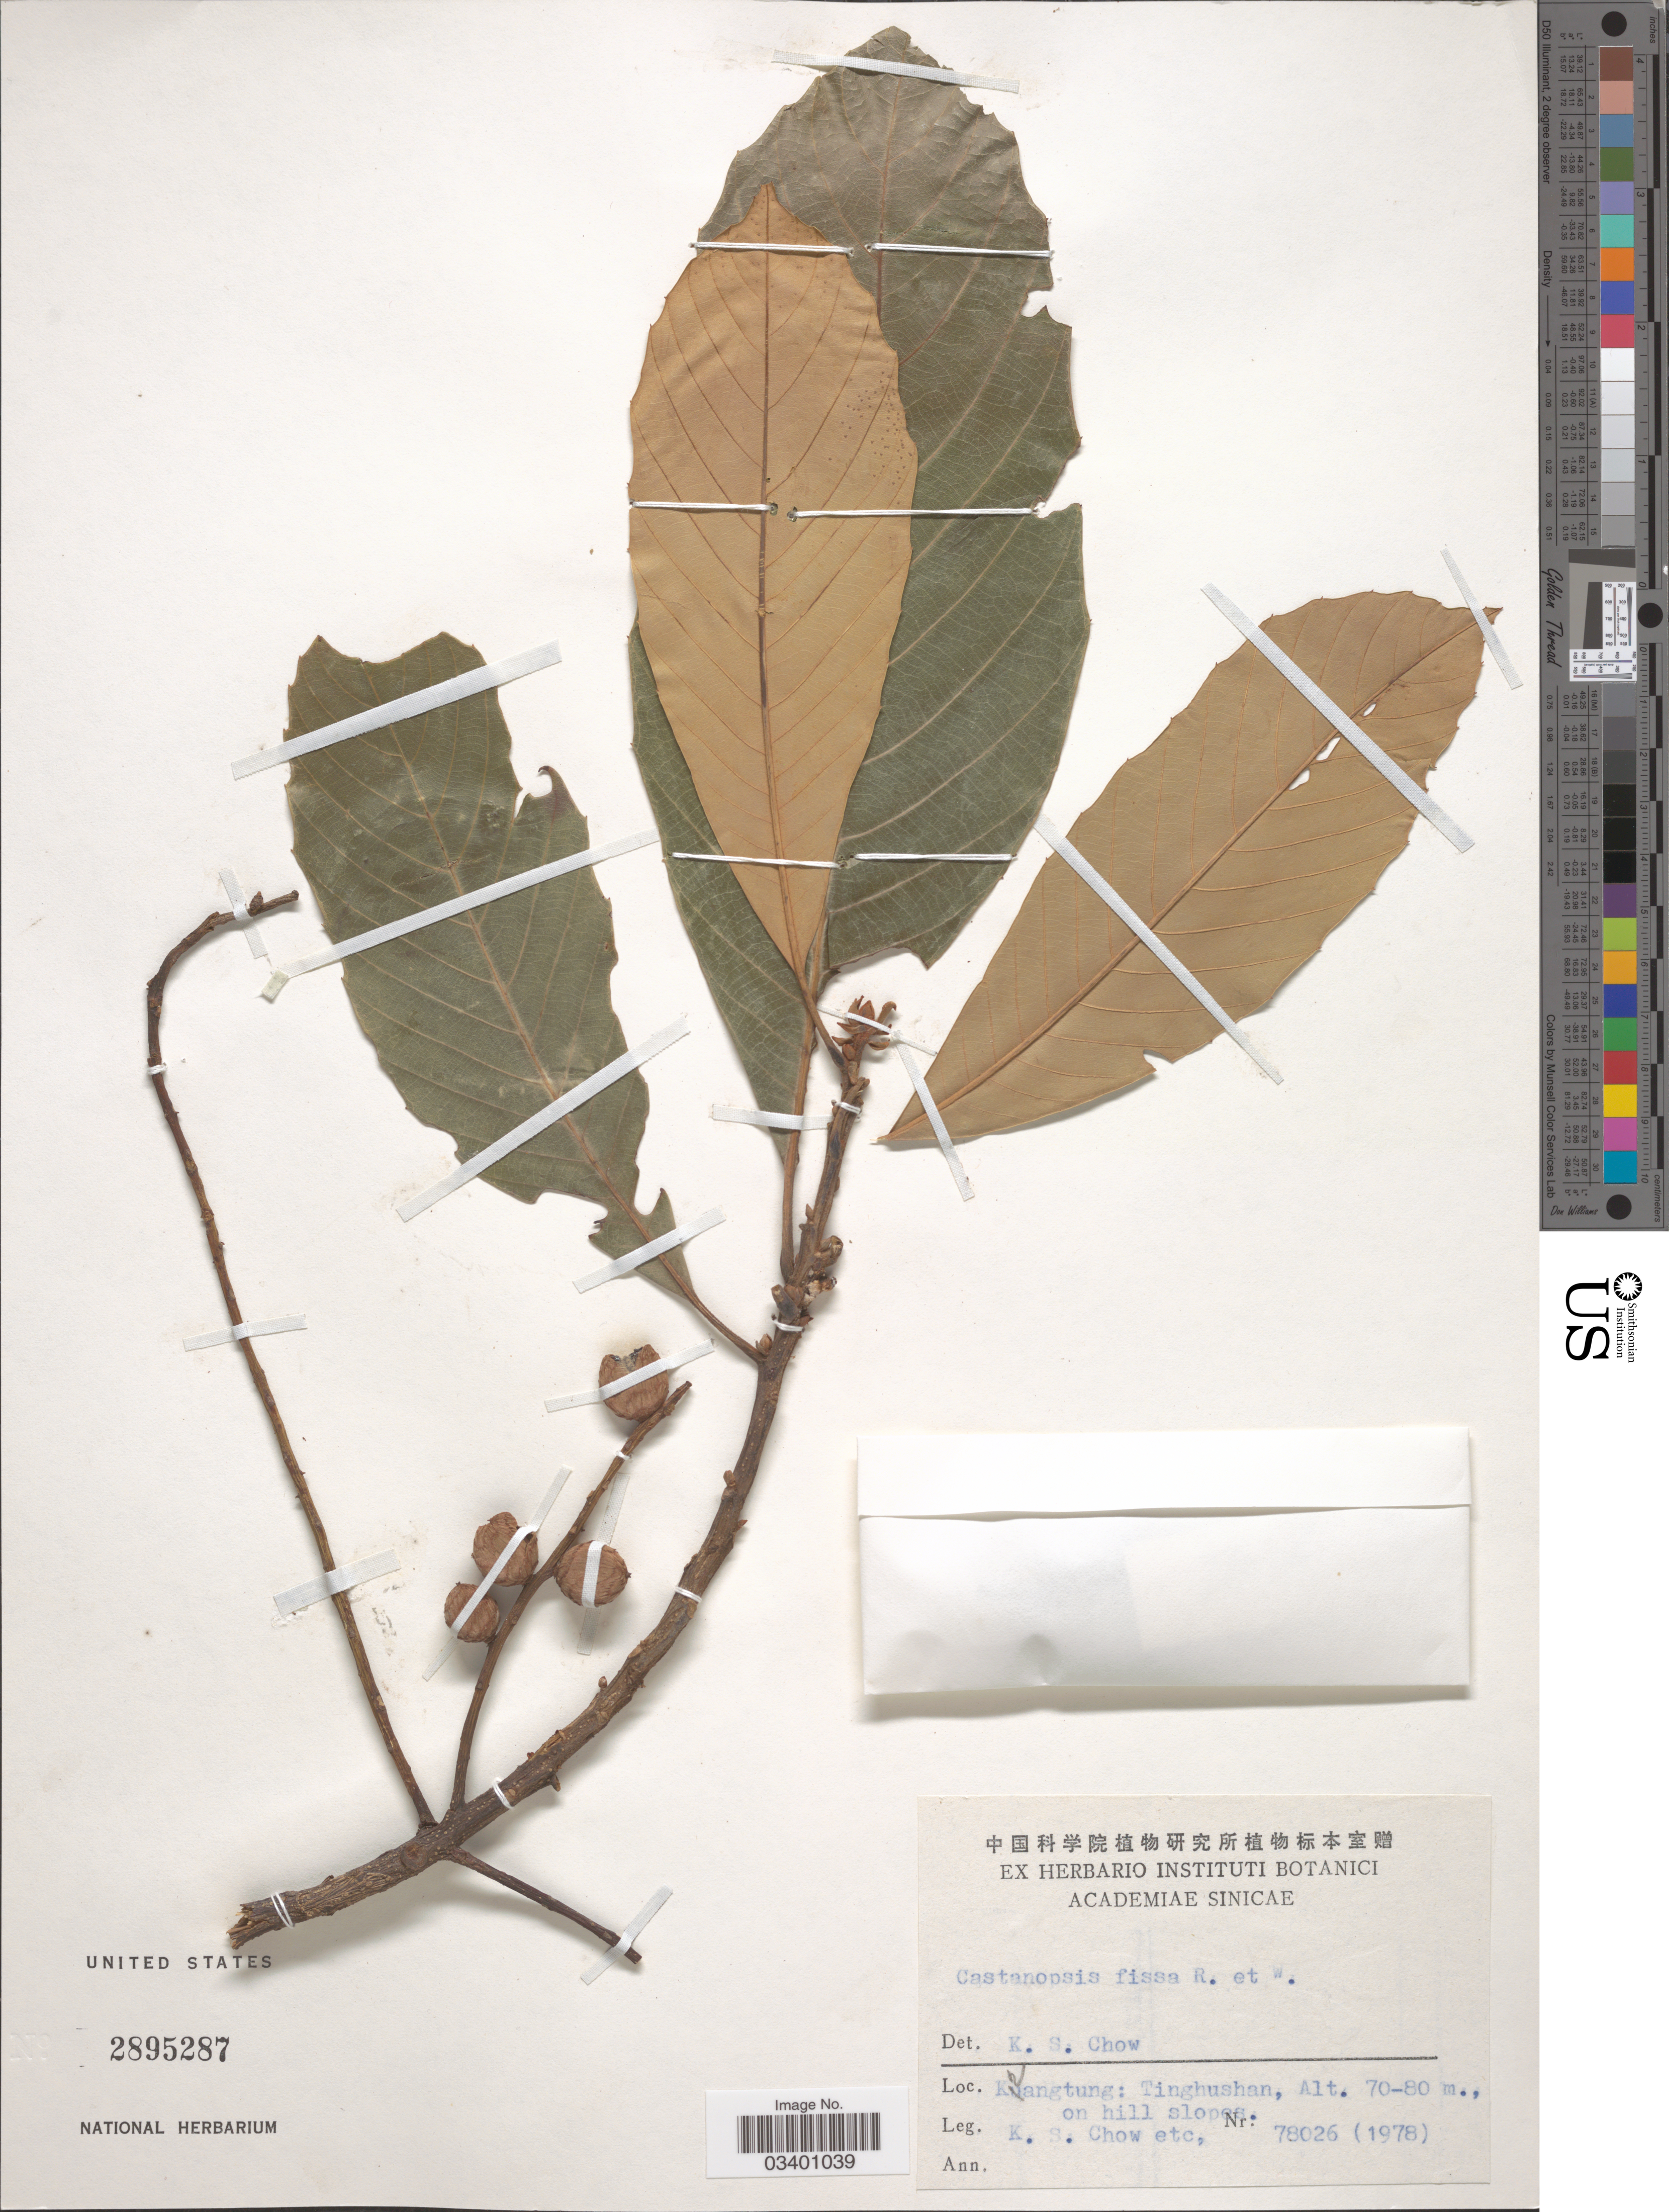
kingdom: Plantae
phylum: Tracheophyta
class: Magnoliopsida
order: Fagales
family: Fagaceae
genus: Castanopsis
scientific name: Castanopsis fissa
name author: (Champ. ex Benth.) Rehder & E.H. Wilson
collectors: K. S. Chow & et al.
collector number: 78026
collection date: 1978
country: China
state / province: Guangdong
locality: Kwangtung: Tinghushan, on hill slope.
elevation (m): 70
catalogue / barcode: US 2895287